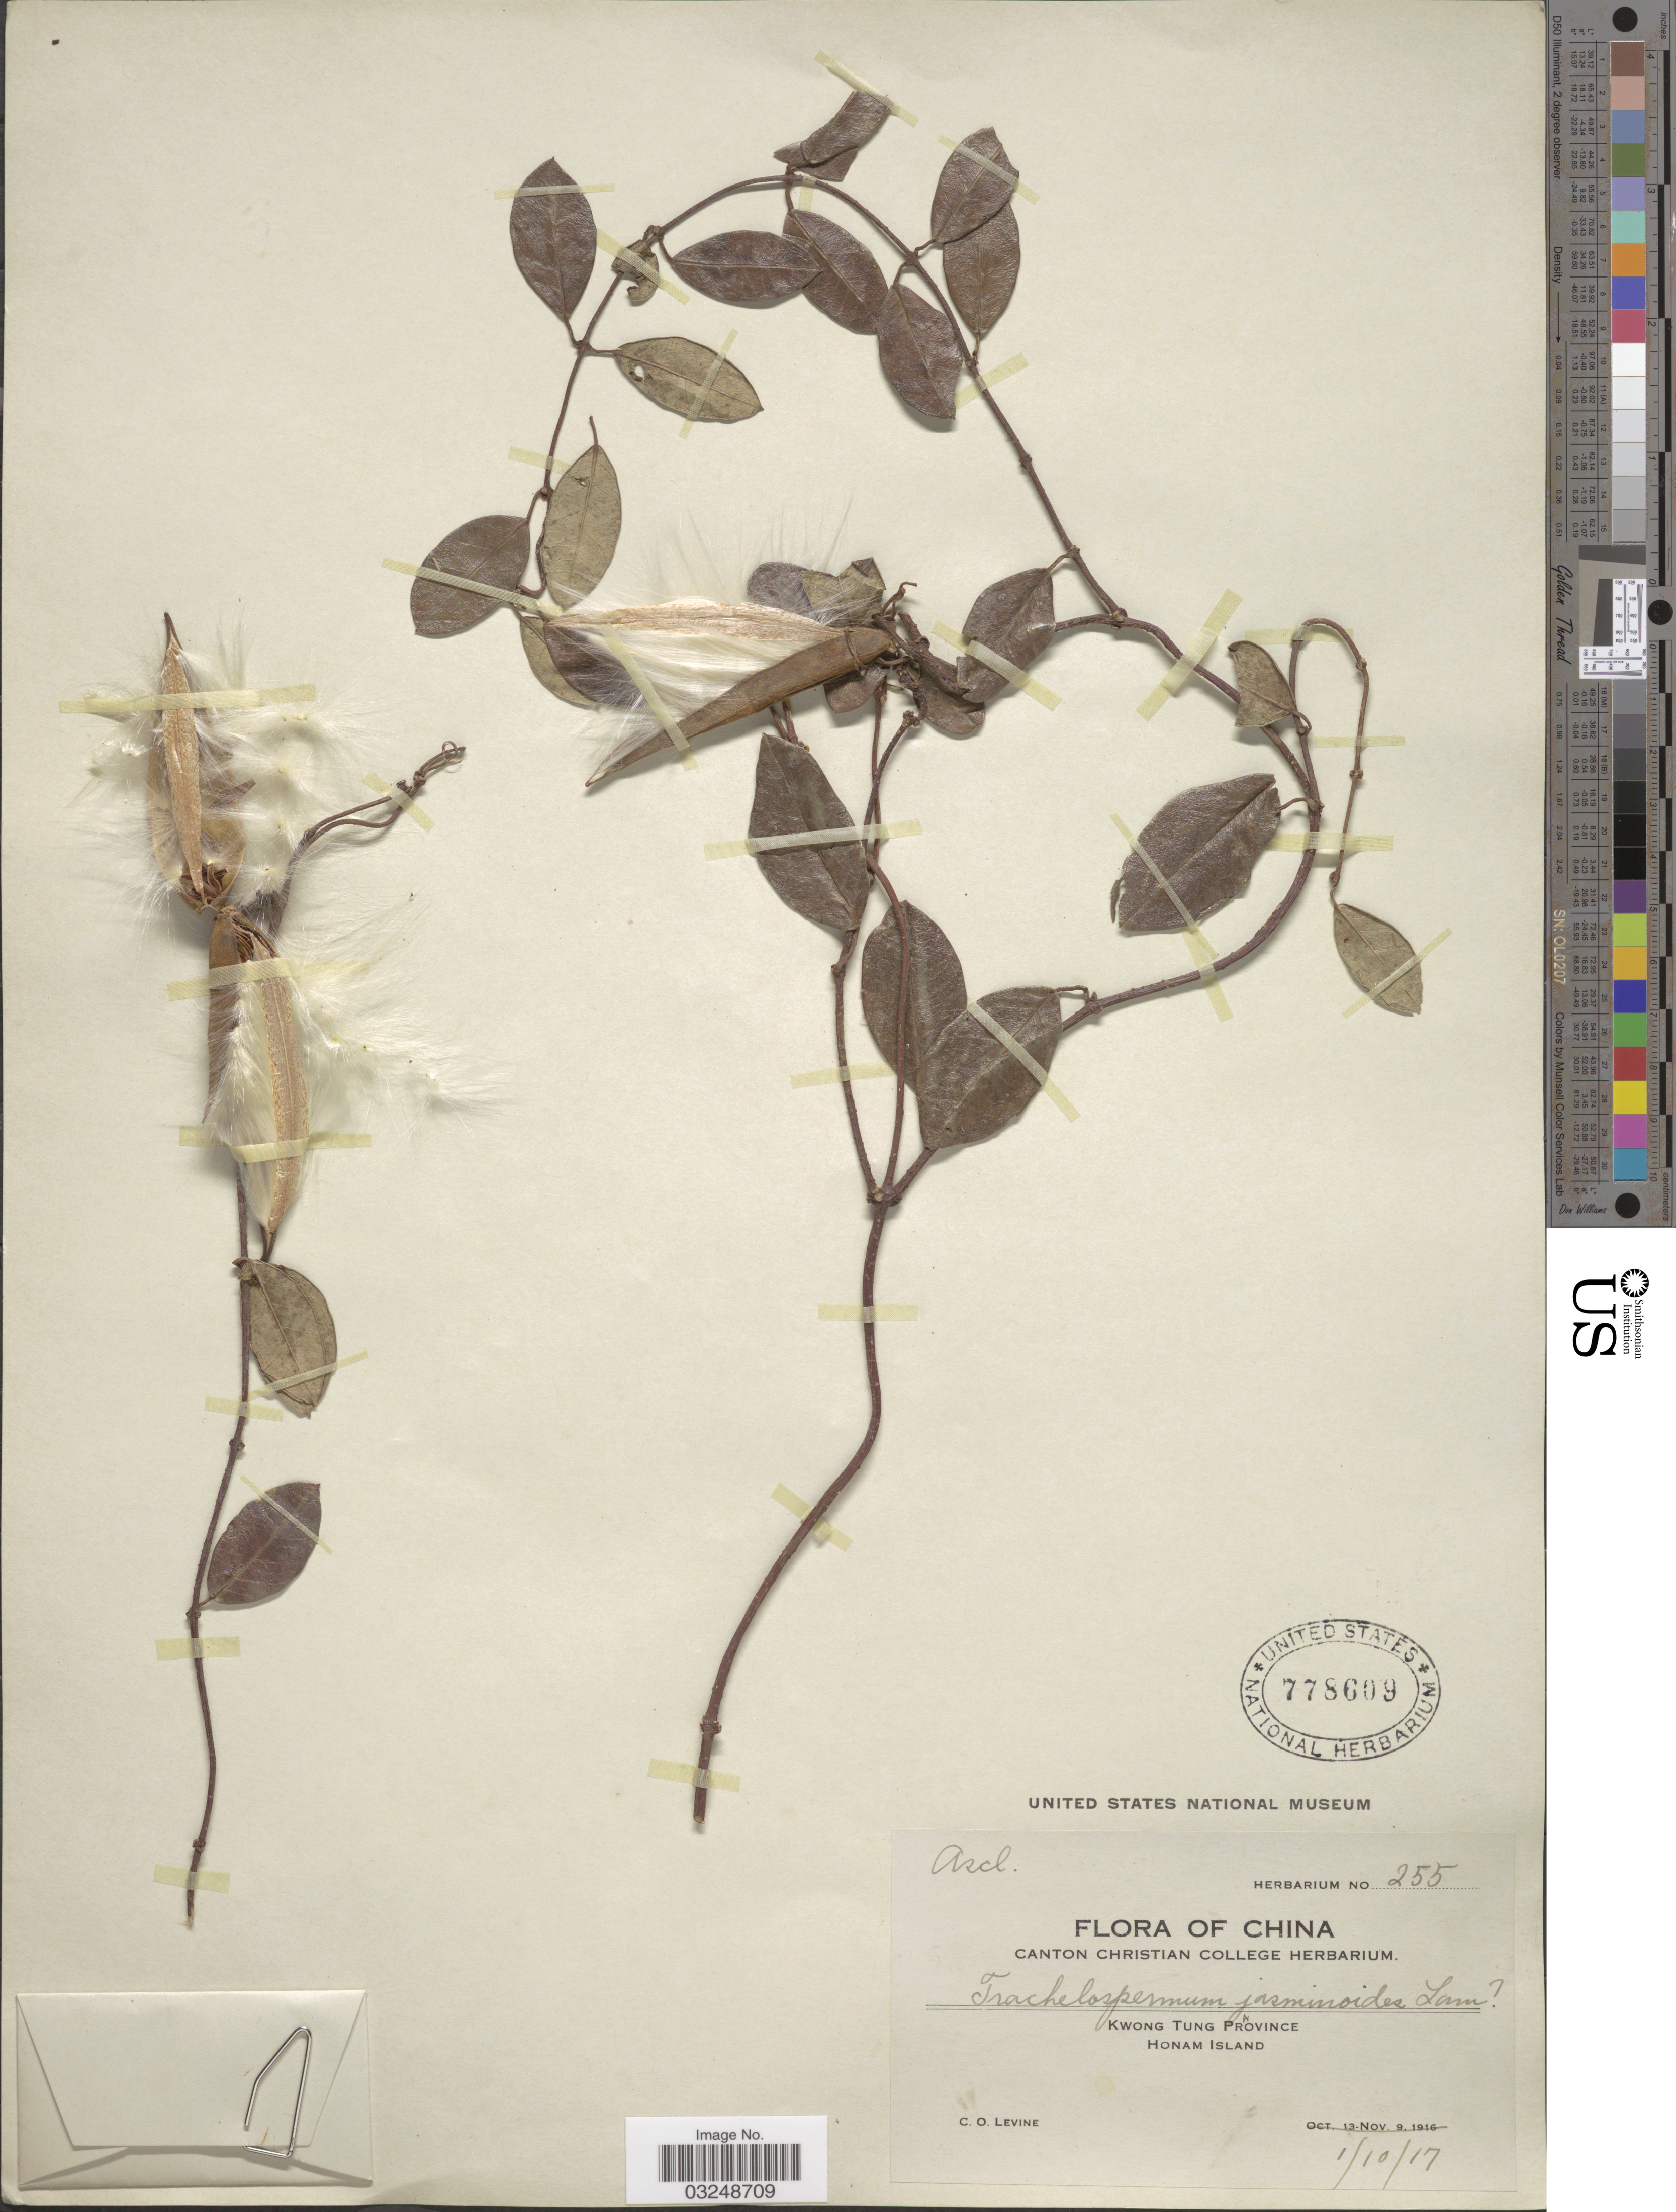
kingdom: Plantae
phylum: Tracheophyta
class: Magnoliopsida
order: Gentianales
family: Apocynaceae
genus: Trachelospermum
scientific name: Trachelospermum jasminoides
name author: (Lindl.) Lem.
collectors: C. O. Levine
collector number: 255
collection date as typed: Transcribed d/m/y: 1/10/17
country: China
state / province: Guangdong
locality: Kwong Tung Province, Honam Island.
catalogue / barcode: US 778609